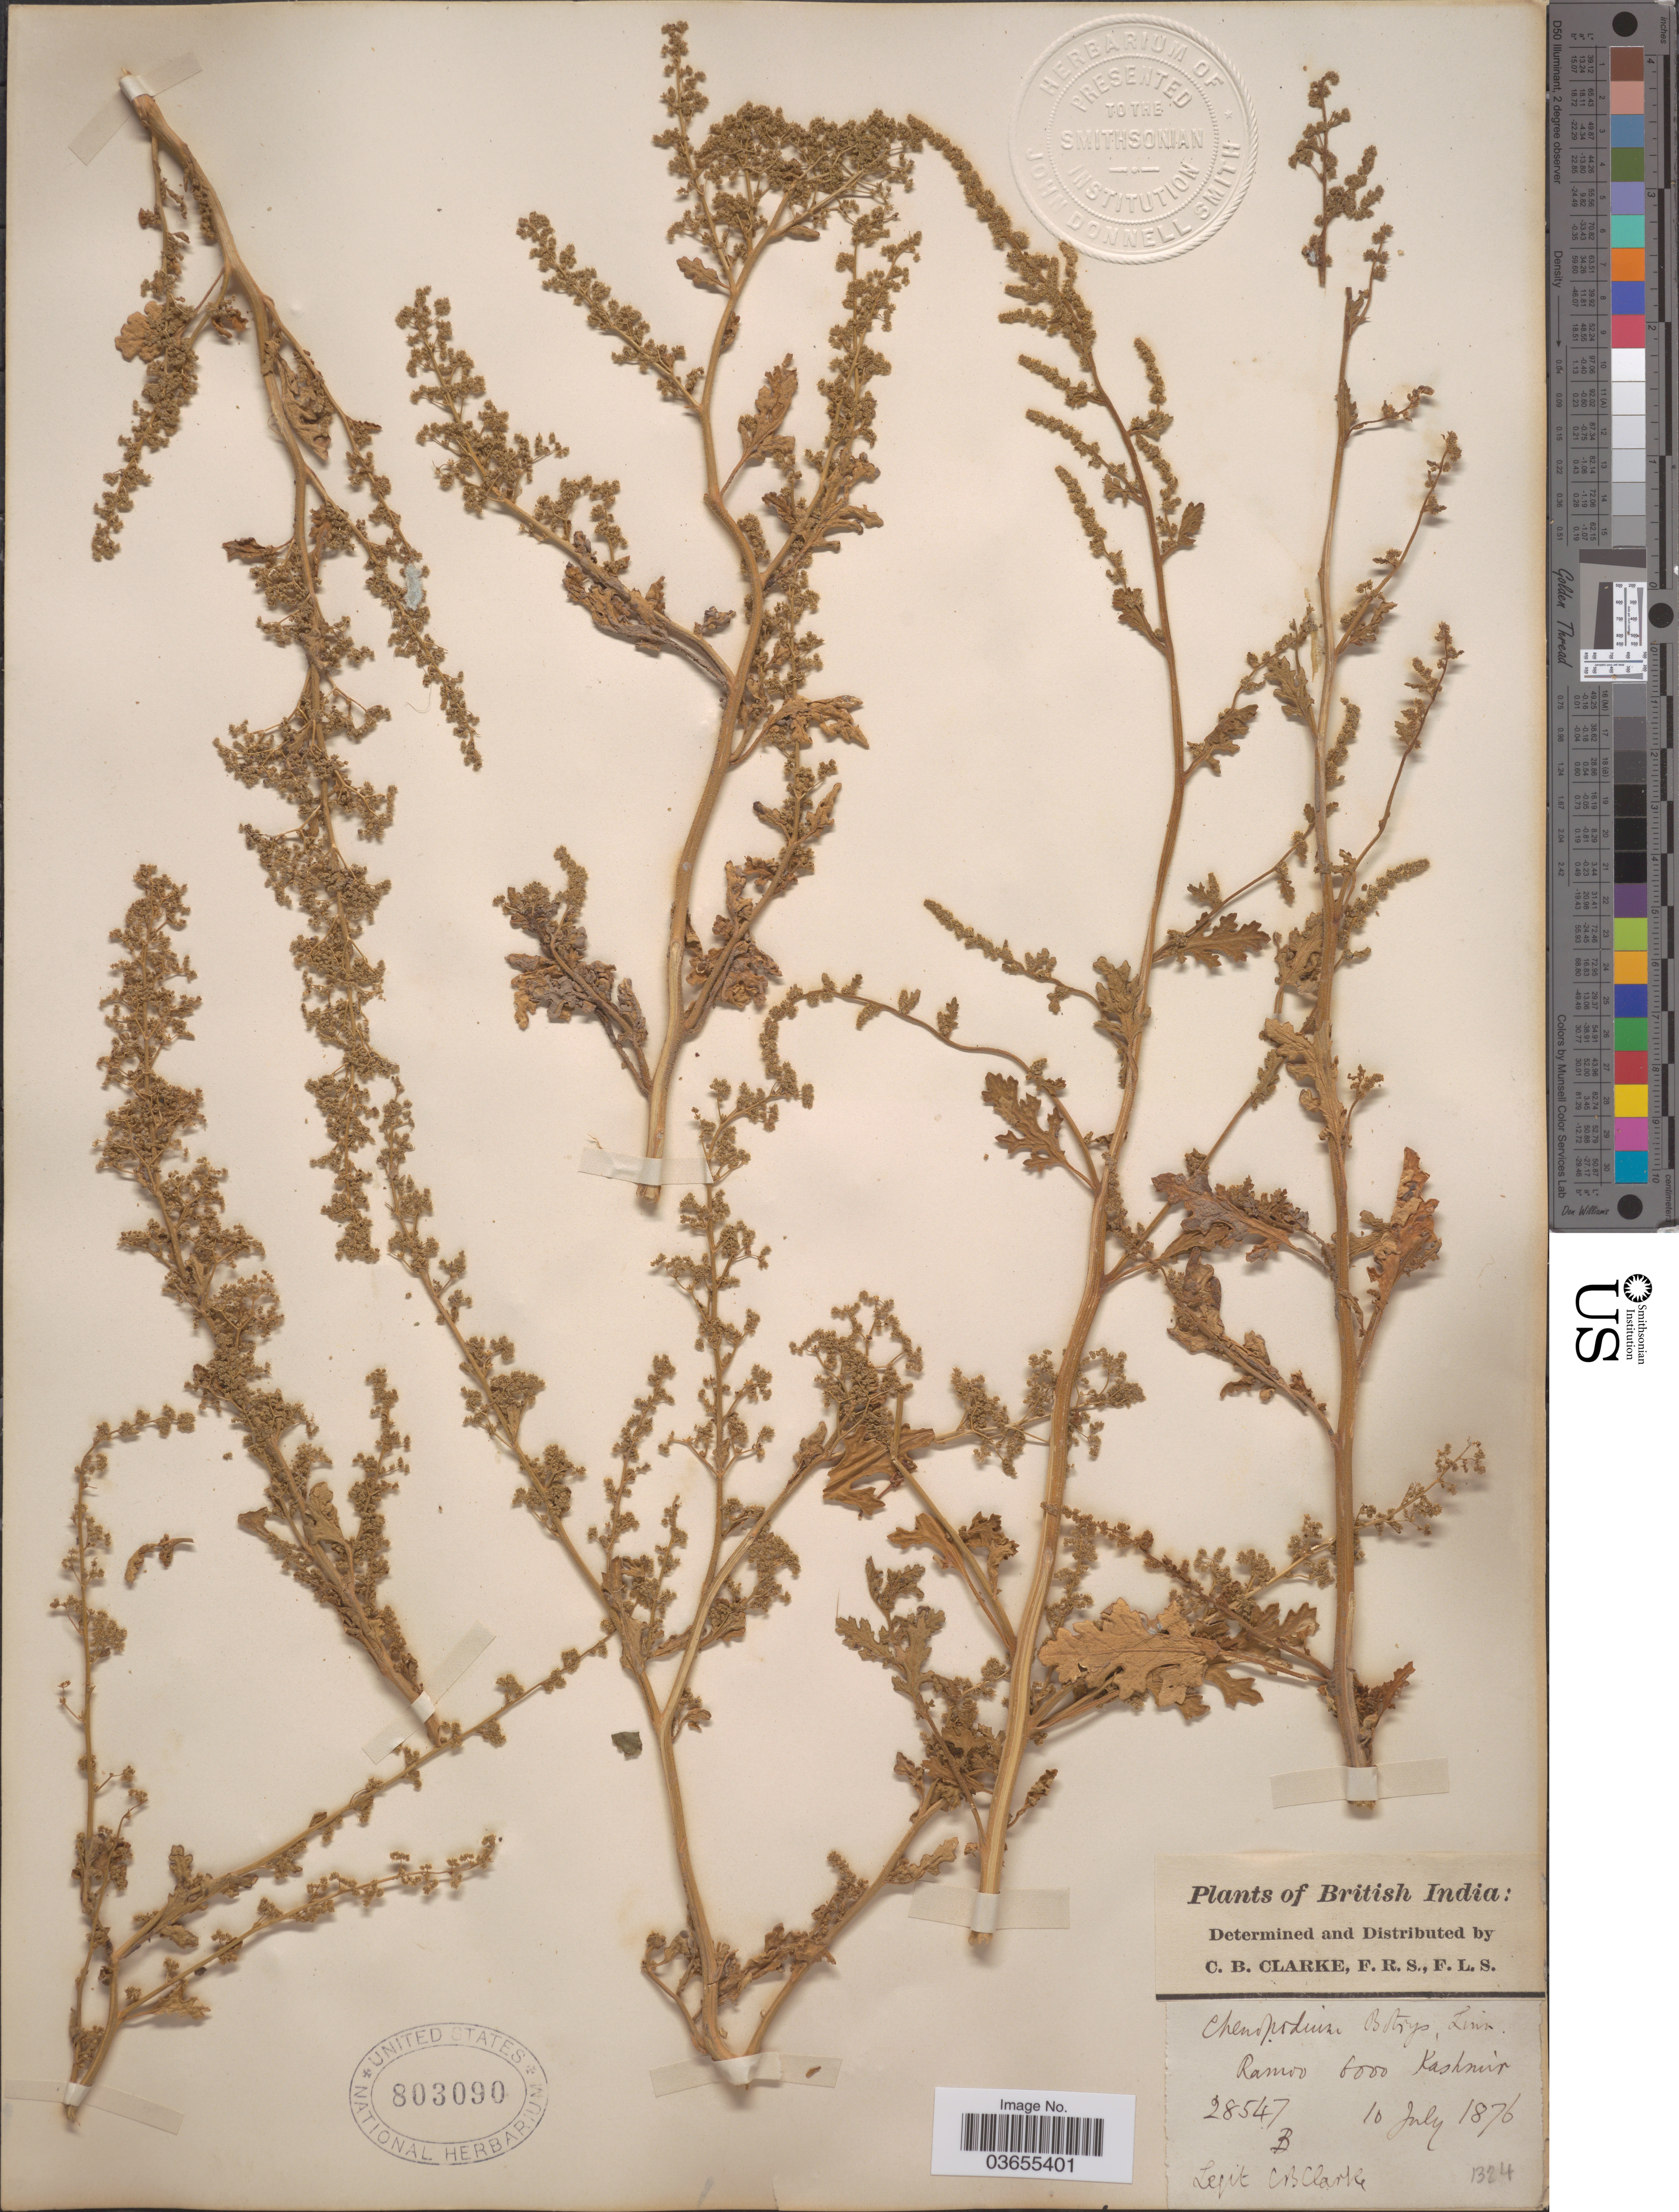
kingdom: Plantae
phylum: Tracheophyta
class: Magnoliopsida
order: Caryophyllales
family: Amaranthaceae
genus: Chenopodium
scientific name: Chenopodium botrys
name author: L.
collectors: C. B. Clarke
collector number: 28547B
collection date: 1876-07-10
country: India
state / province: Jammu and Kashmir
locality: British India. Ramoo. Kashmir.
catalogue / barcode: US 803090